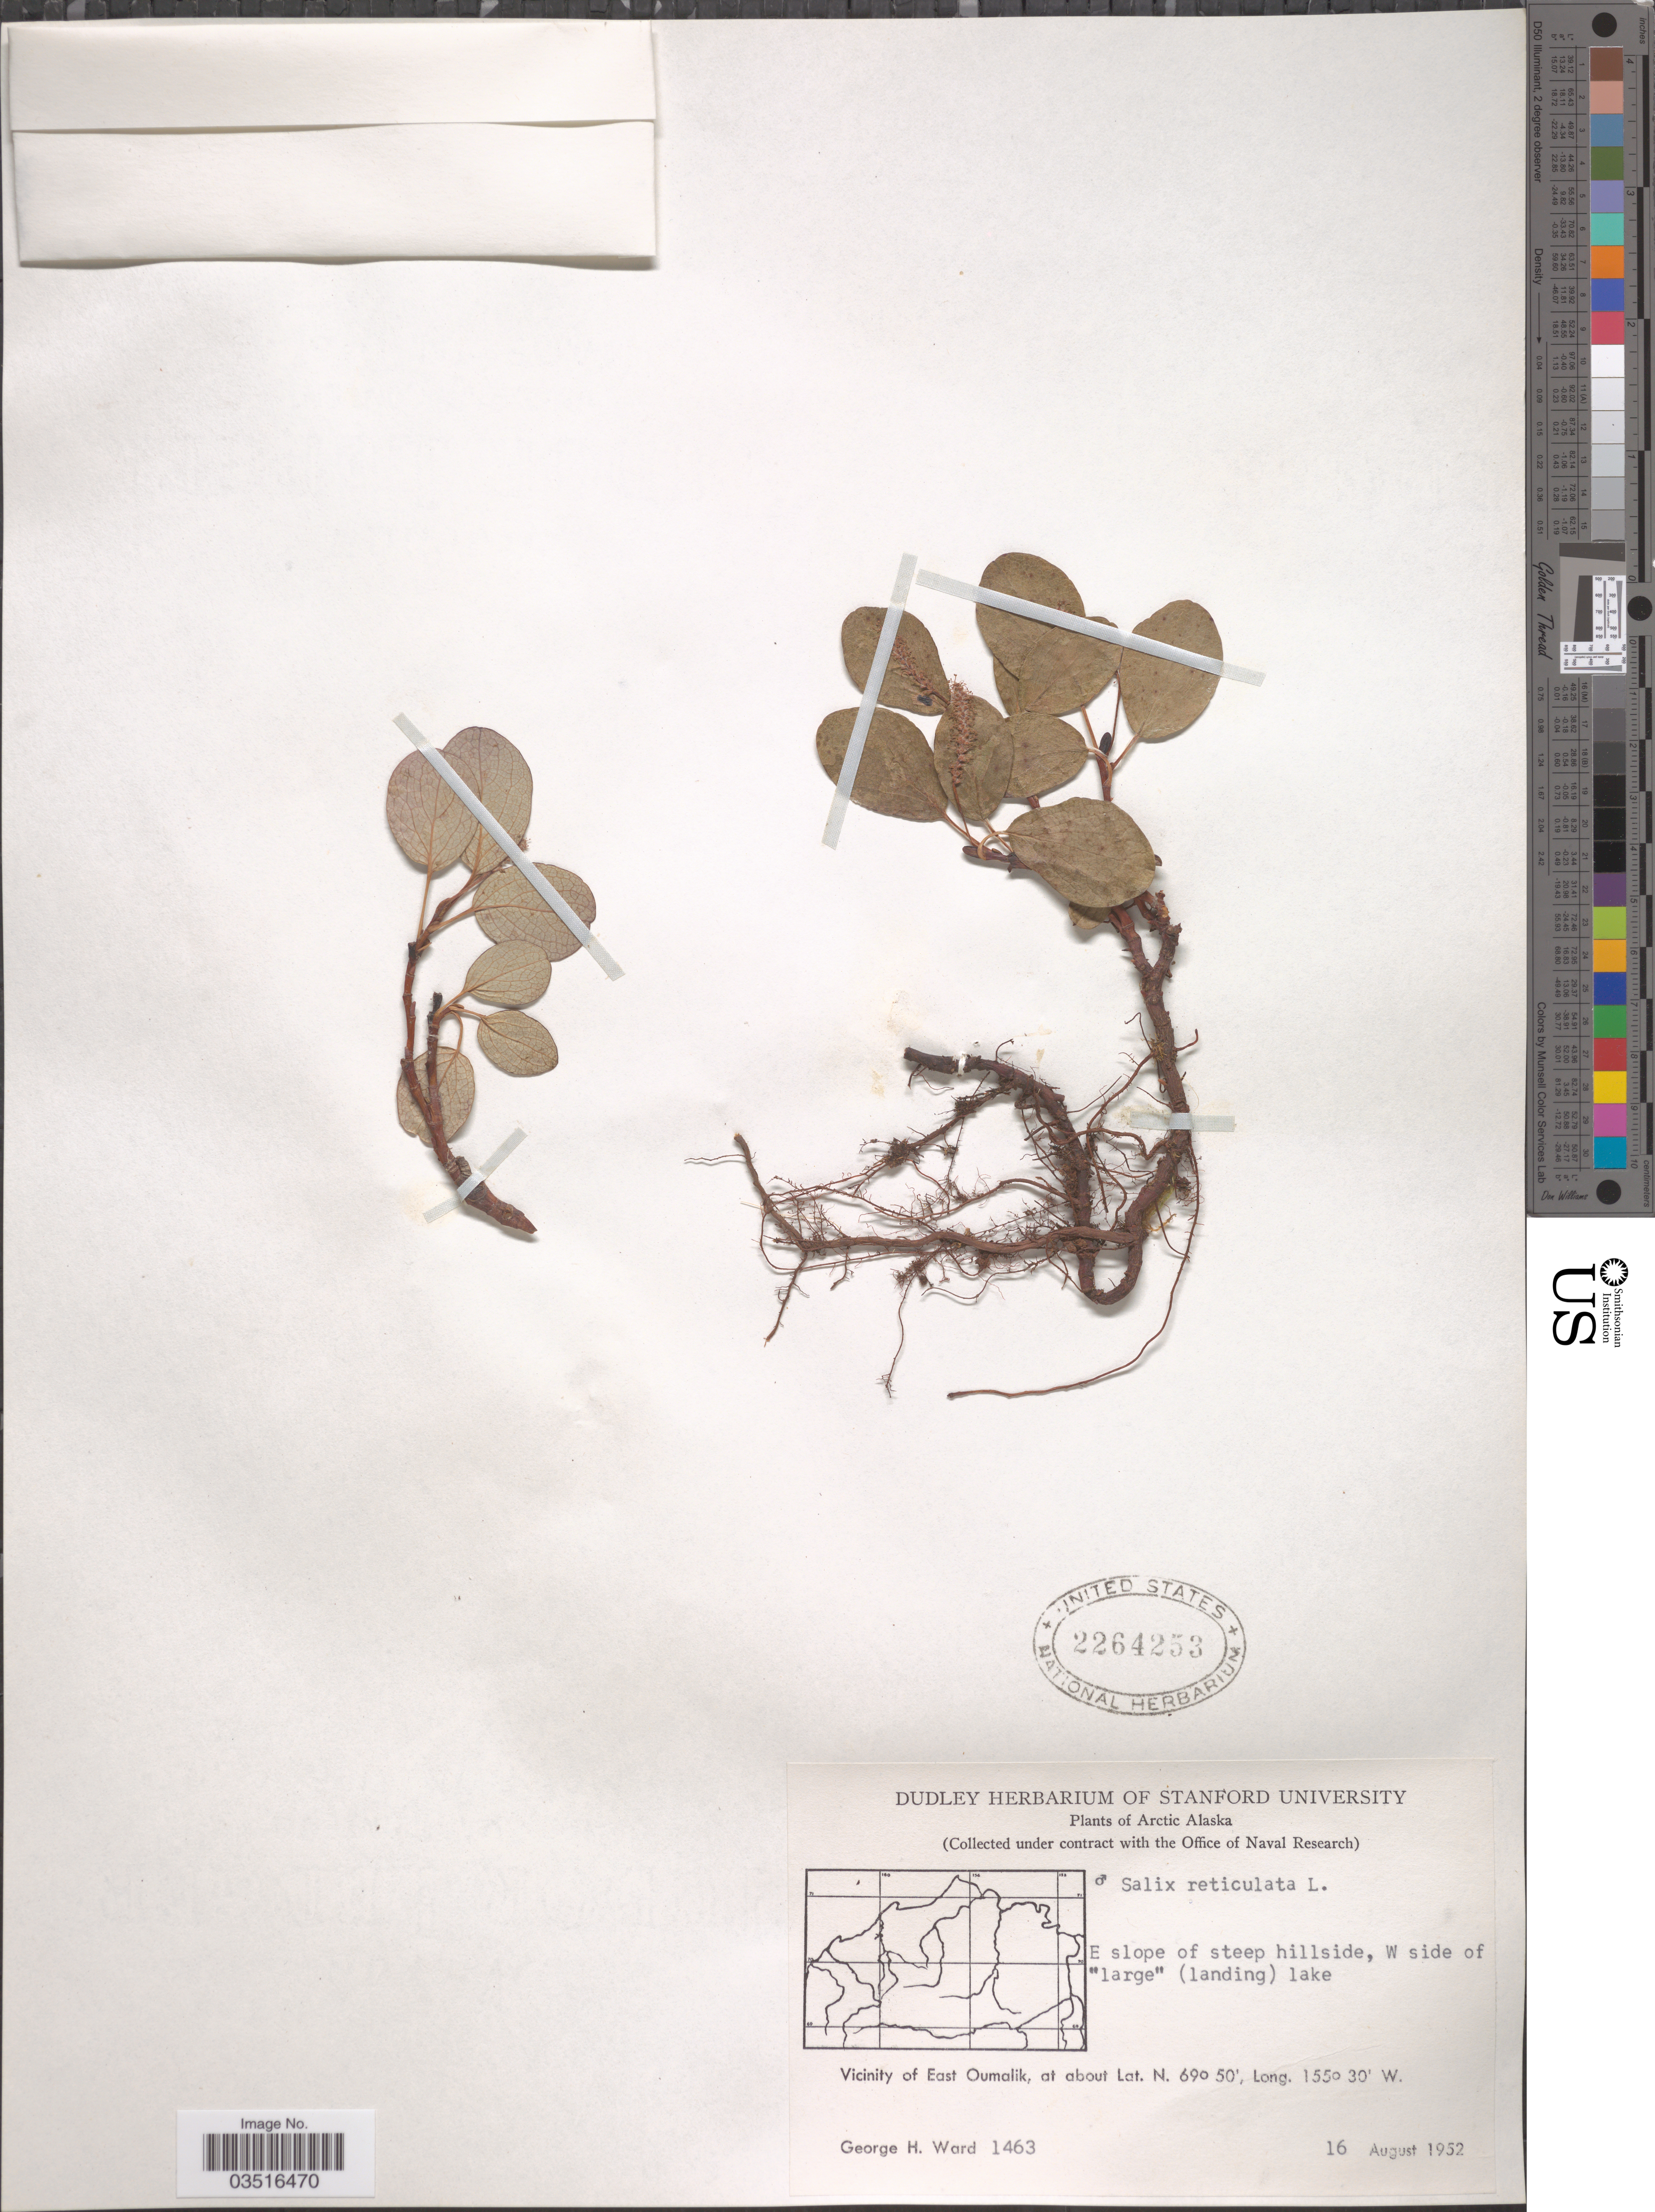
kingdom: Plantae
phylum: Tracheophyta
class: Magnoliopsida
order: Malpighiales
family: Salicaceae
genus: Salix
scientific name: Salix reticulata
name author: L.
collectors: G. H. Ward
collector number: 1463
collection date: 1952-08-16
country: United States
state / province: Alaska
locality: Arctic Alaska. E slope of steep hillside, W side of "large" (landing) lake. Vicinity of East Oumalik.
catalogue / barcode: US 2264253